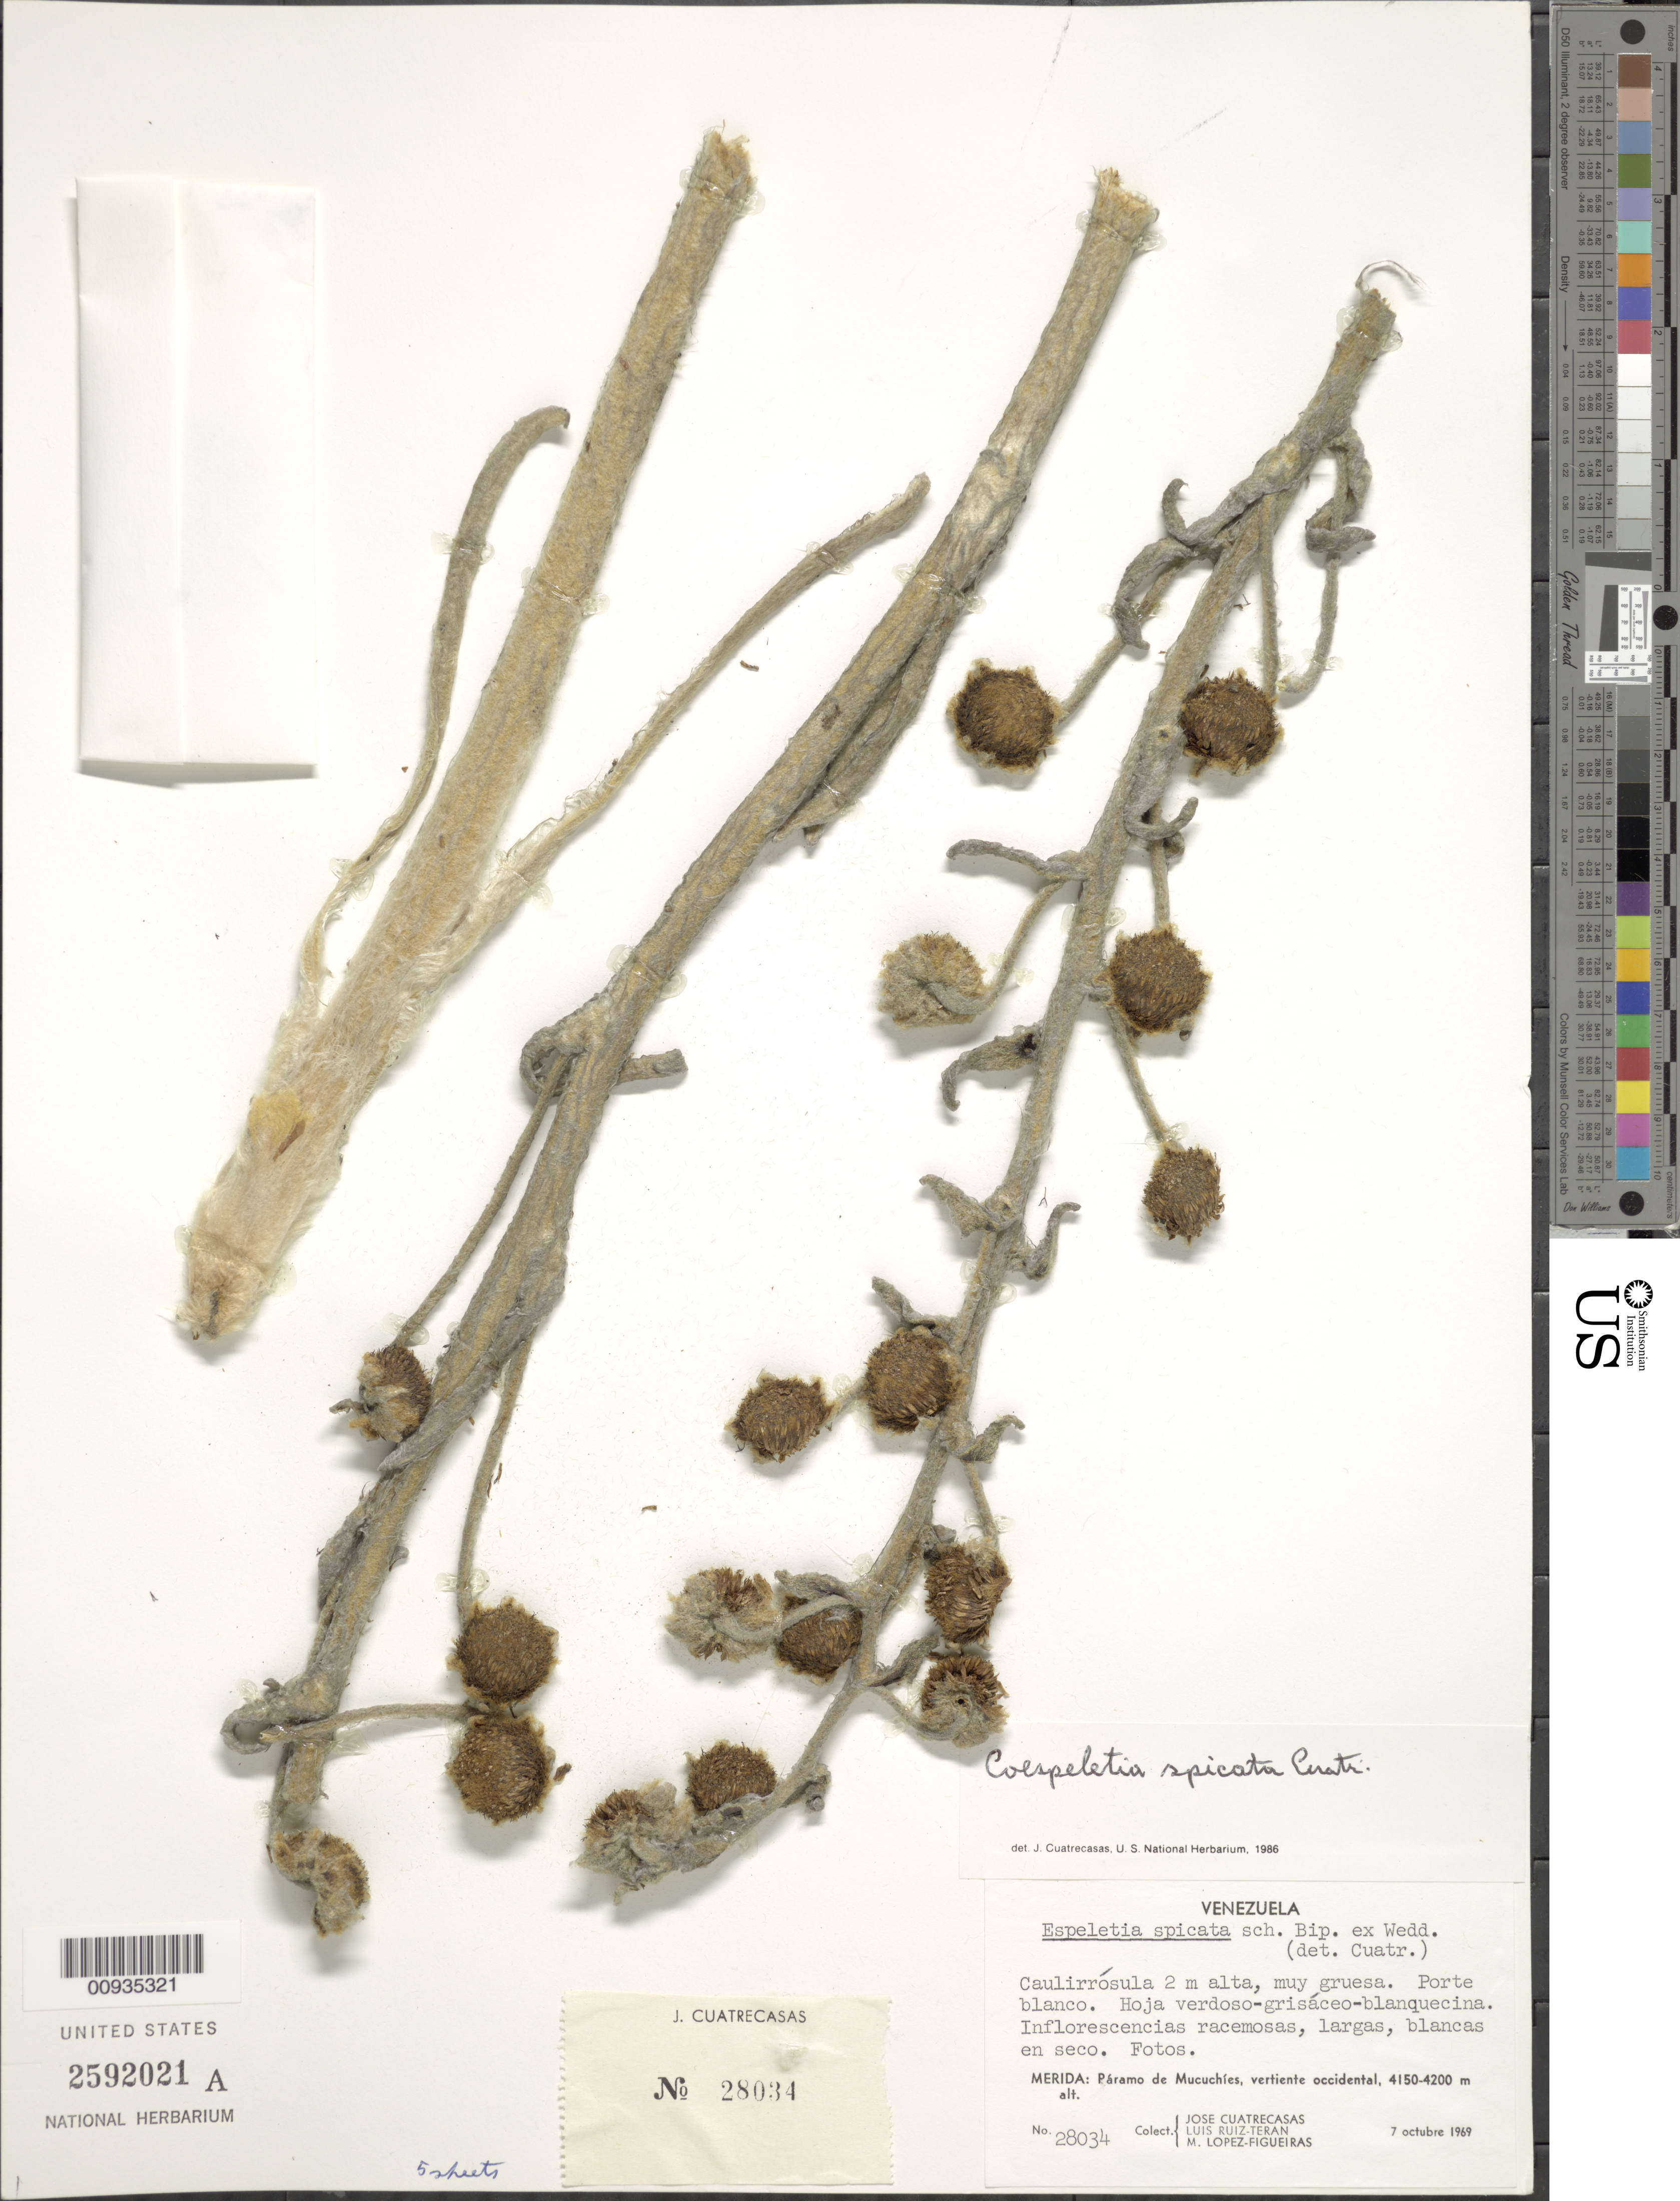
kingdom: Plantae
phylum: Tracheophyta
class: Magnoliopsida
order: Asterales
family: Asteraceae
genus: Coespeletia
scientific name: Coespeletia spicata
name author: (Sch. Bip. ex Wedd.) Cuatrec.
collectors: J. Cuatrecasas, L. E. Ruíz-Terán & M. López Figueiras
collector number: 28034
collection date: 1969-10-07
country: Venezuela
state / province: Mérida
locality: Páramo de Mucuchíes. Vertiente occidental.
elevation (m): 4150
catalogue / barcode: US 2592021A